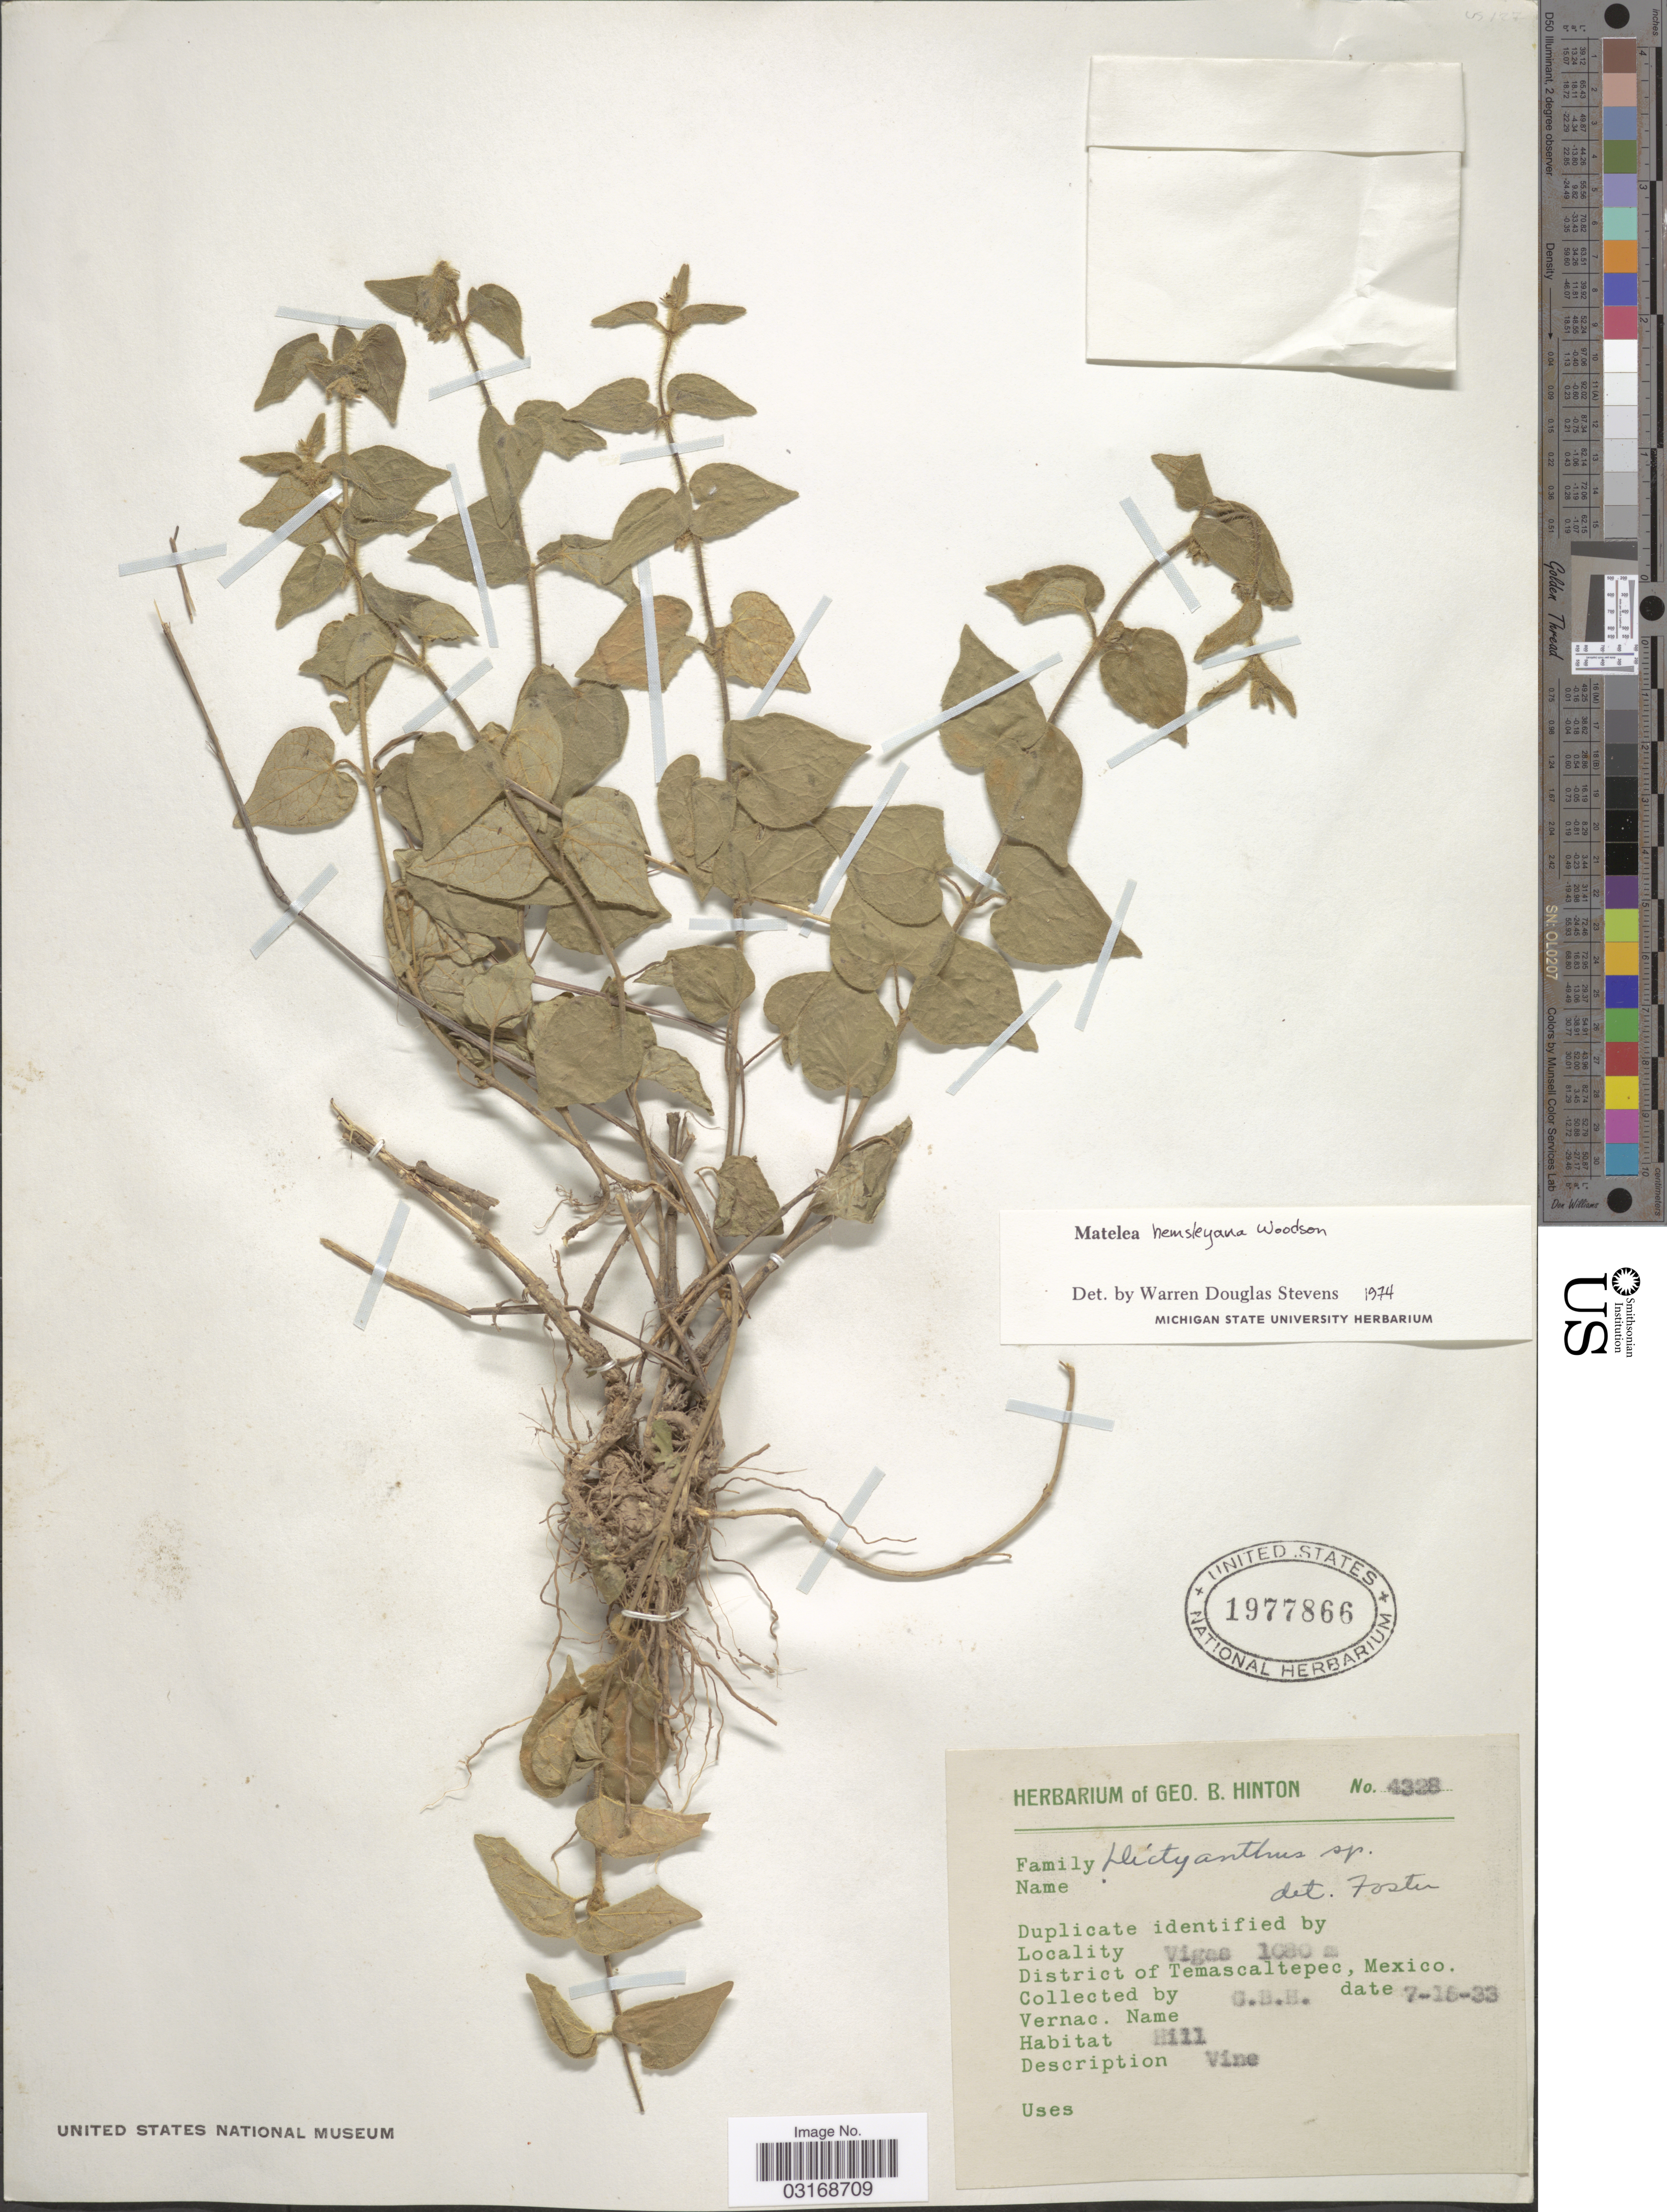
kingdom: Plantae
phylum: Tracheophyta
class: Magnoliopsida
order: Gentianales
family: Apocynaceae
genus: Matelea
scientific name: Matelea hemsleyana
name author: Woodson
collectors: G. B. Hinton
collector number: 4328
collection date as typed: Transcribed d/m/y: 15/7/33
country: Mexico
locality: Vigas. District of Temascaltepec.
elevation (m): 1080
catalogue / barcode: US 1977866